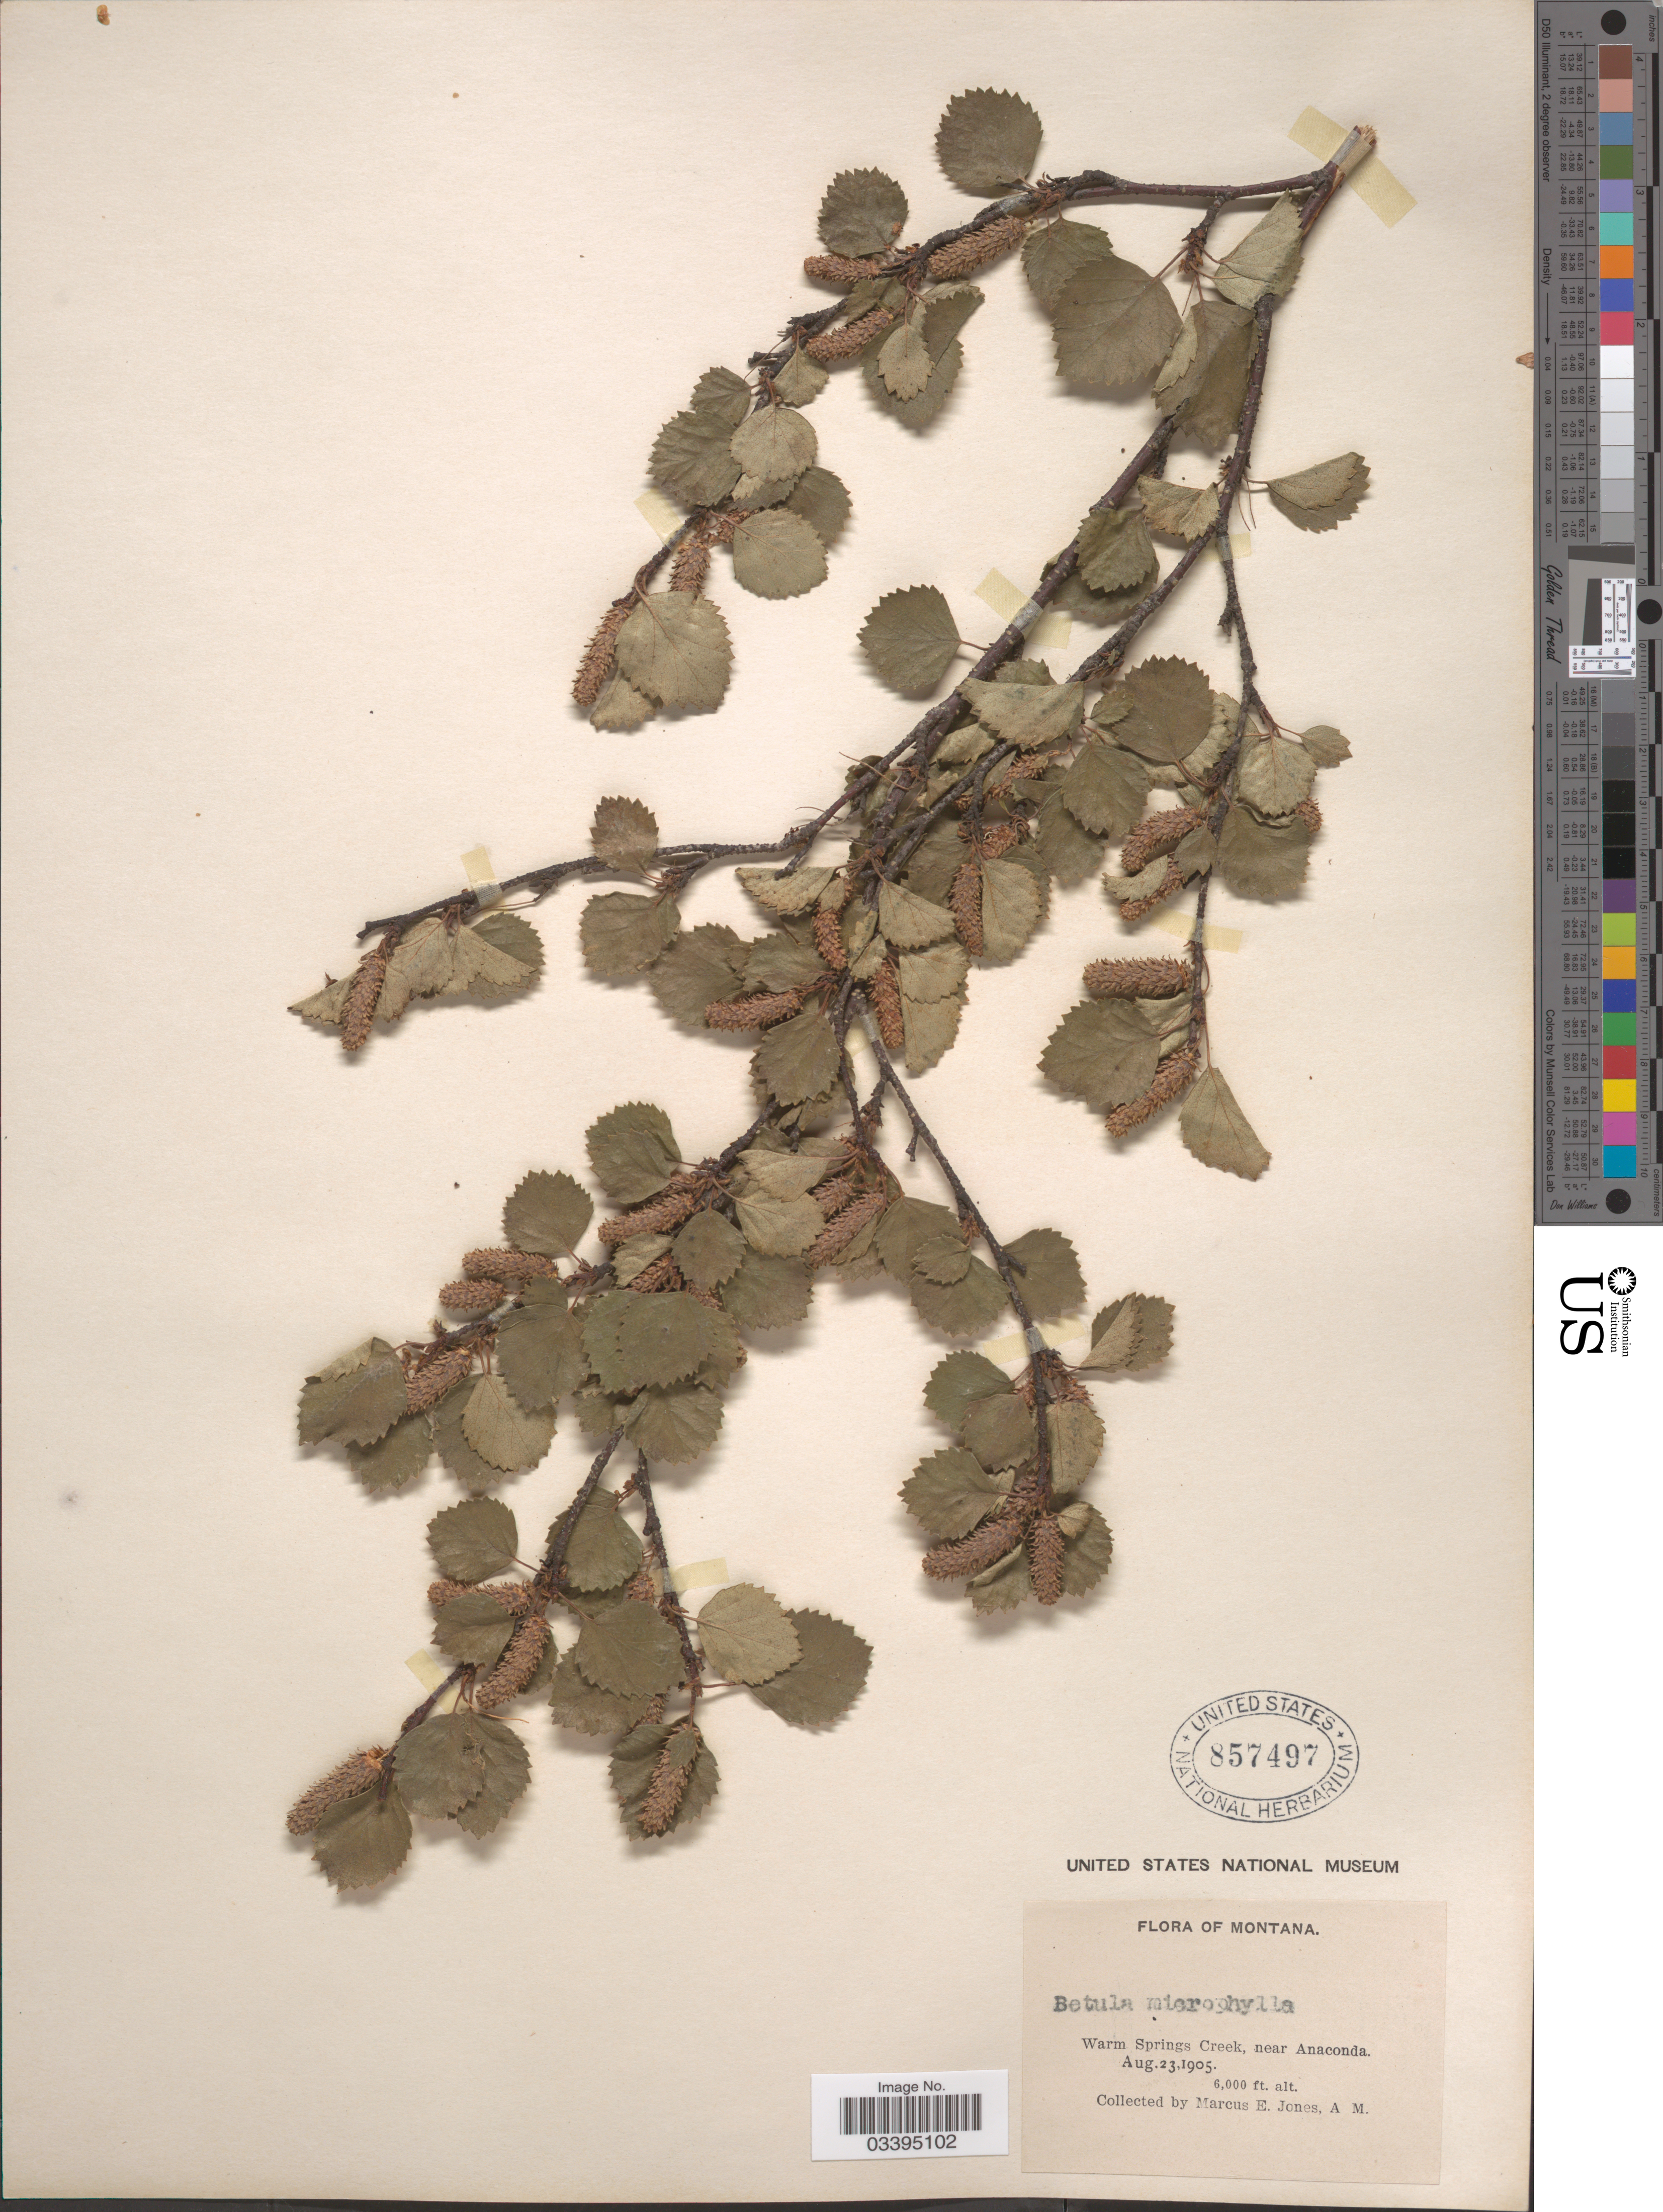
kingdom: Plantae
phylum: Tracheophyta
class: Magnoliopsida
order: Fagales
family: Betulaceae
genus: Betula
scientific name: Betula fontinalis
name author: Sarg.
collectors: M. E. Jones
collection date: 1905-08-23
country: United States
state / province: Montana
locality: Warm Springs Creek, near Anaconda.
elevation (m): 1829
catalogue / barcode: US 857497